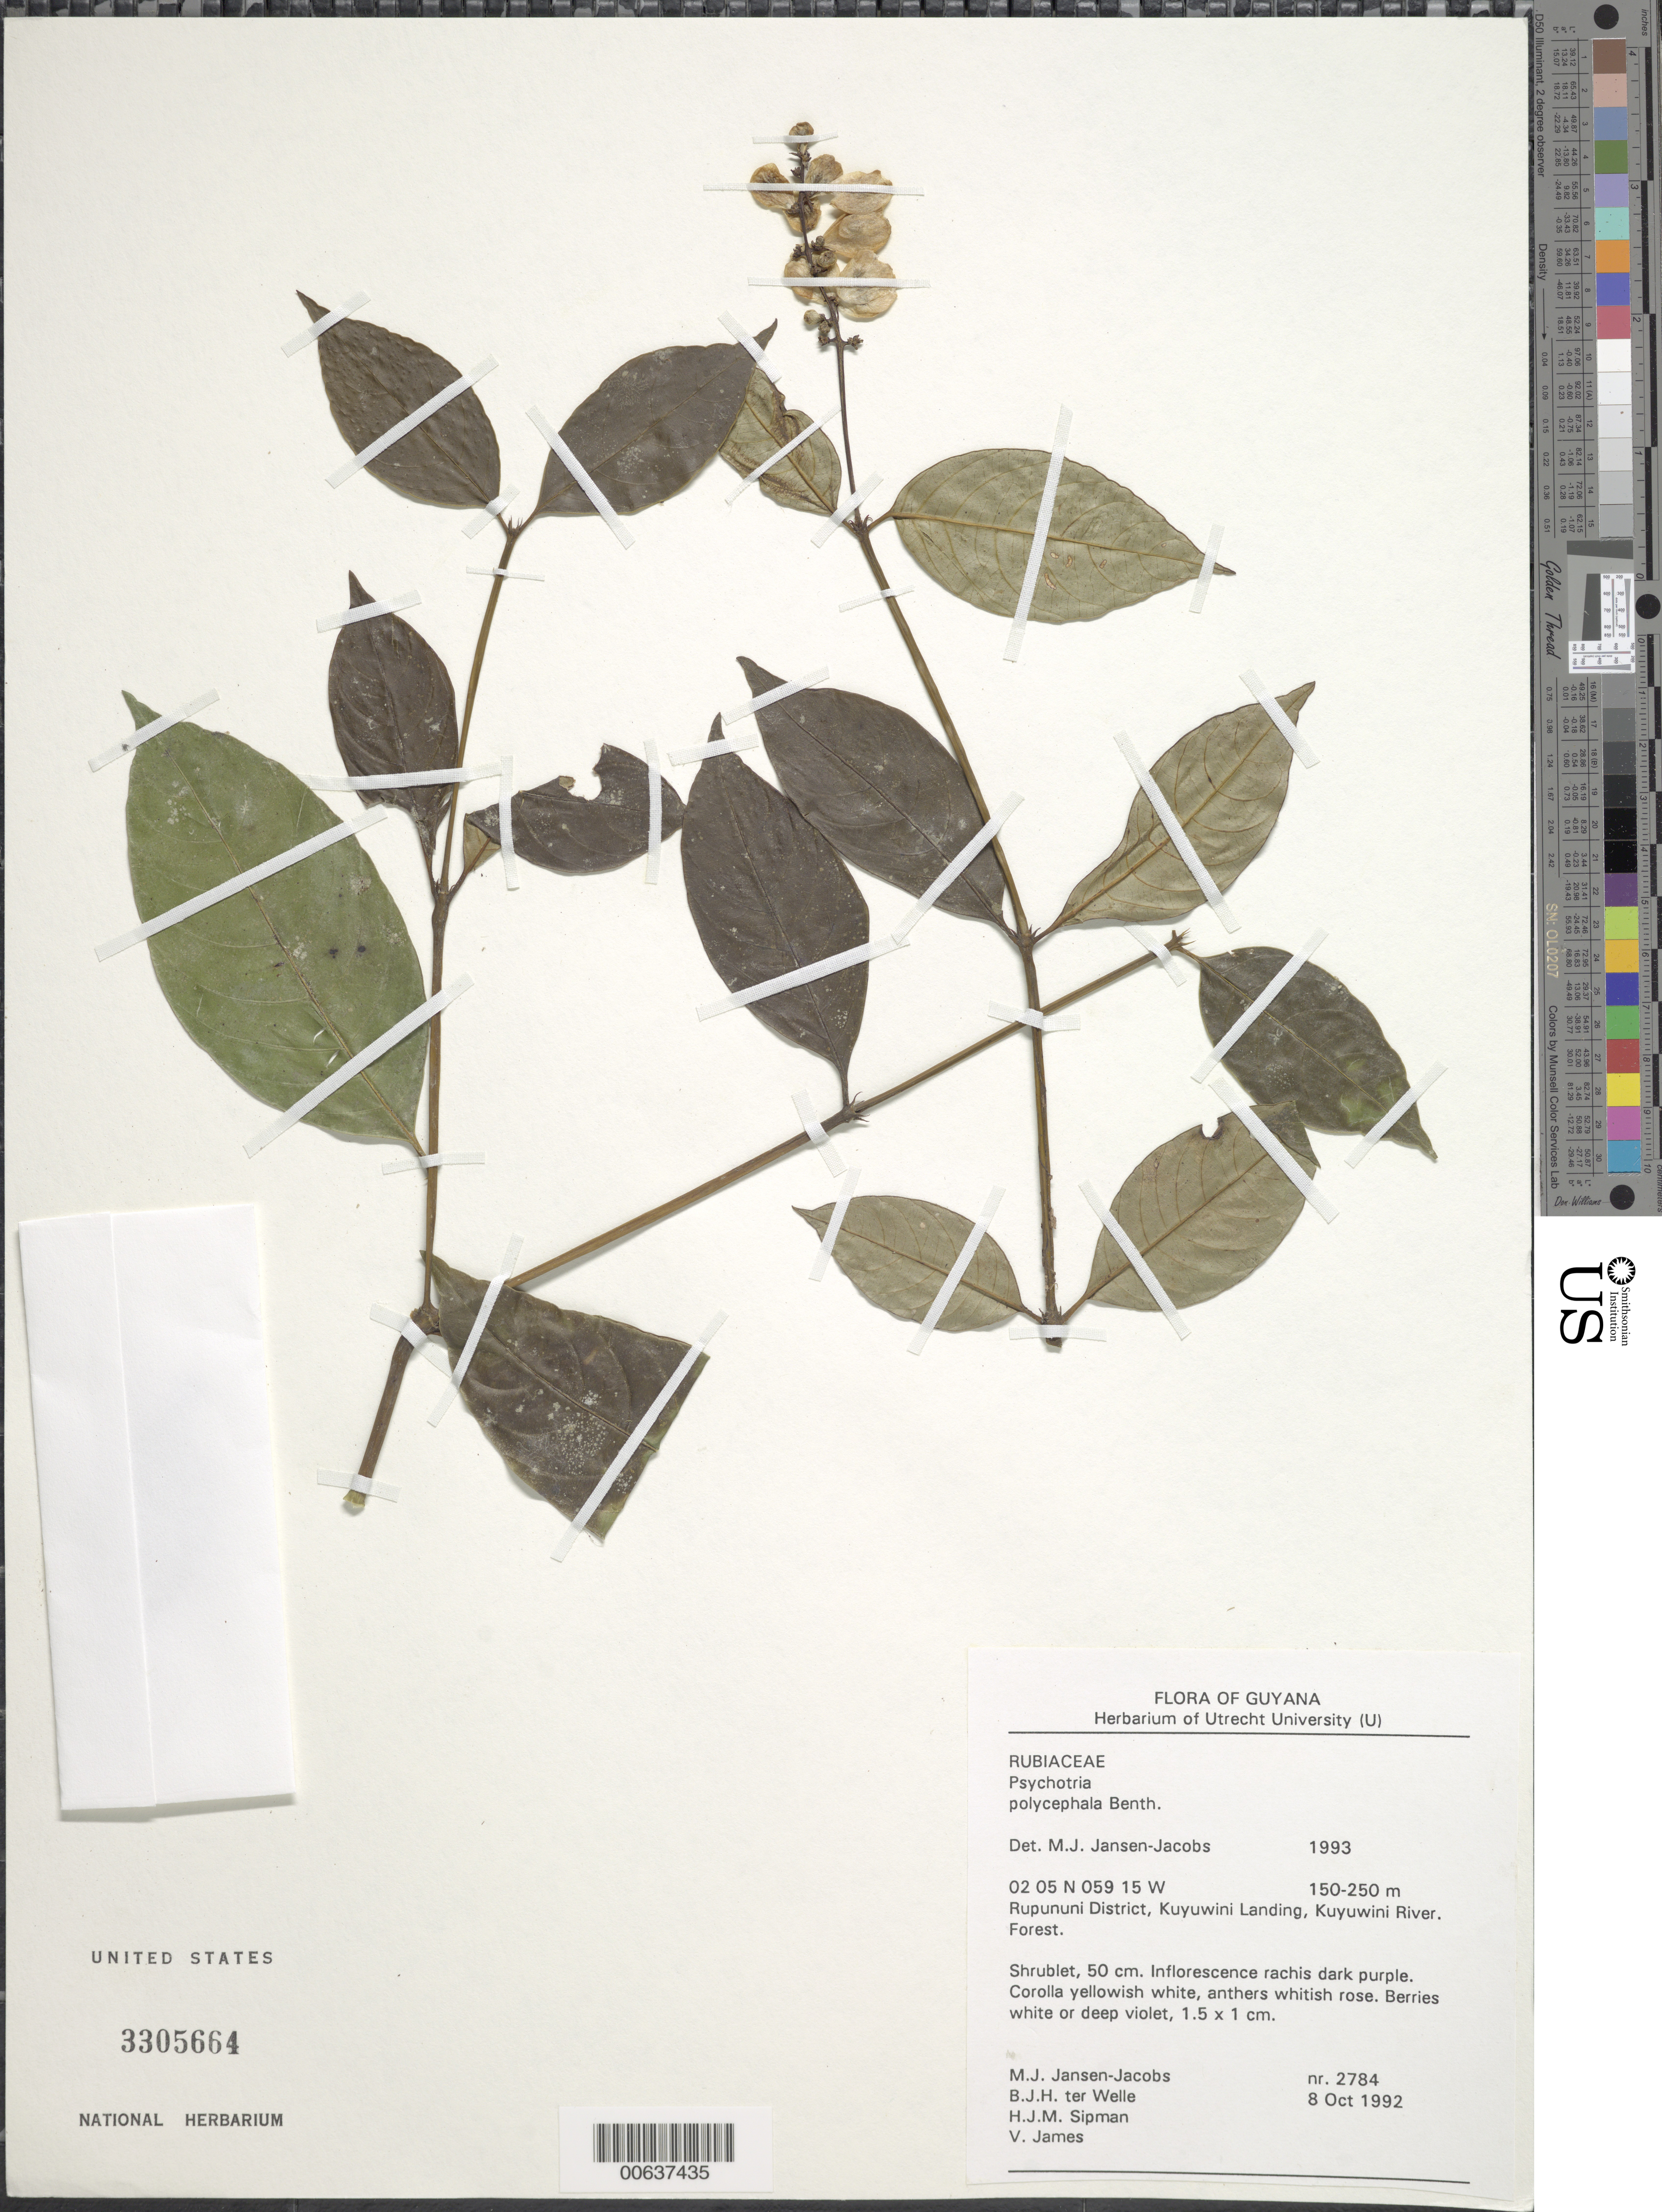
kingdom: Plantae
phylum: Tracheophyta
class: Magnoliopsida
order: Gentianales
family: Rubiaceae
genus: Palicourea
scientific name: Palicourea polycephala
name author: (Benth.) Delprete & J.H. Kirkbr.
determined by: Kirkbride, J. H., Jr.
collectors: M. J. Jansen-Jacobs, B. Welle, H. J. M. Sipman & V. James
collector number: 2784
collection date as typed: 8-Oct-92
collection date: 1992-10-08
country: Guyana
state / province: U. Takutu-U. Essequibo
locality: Kuyuwini Landing, Kuyuwini River, Rupununi District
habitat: Forest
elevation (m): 150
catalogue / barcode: US 3305664